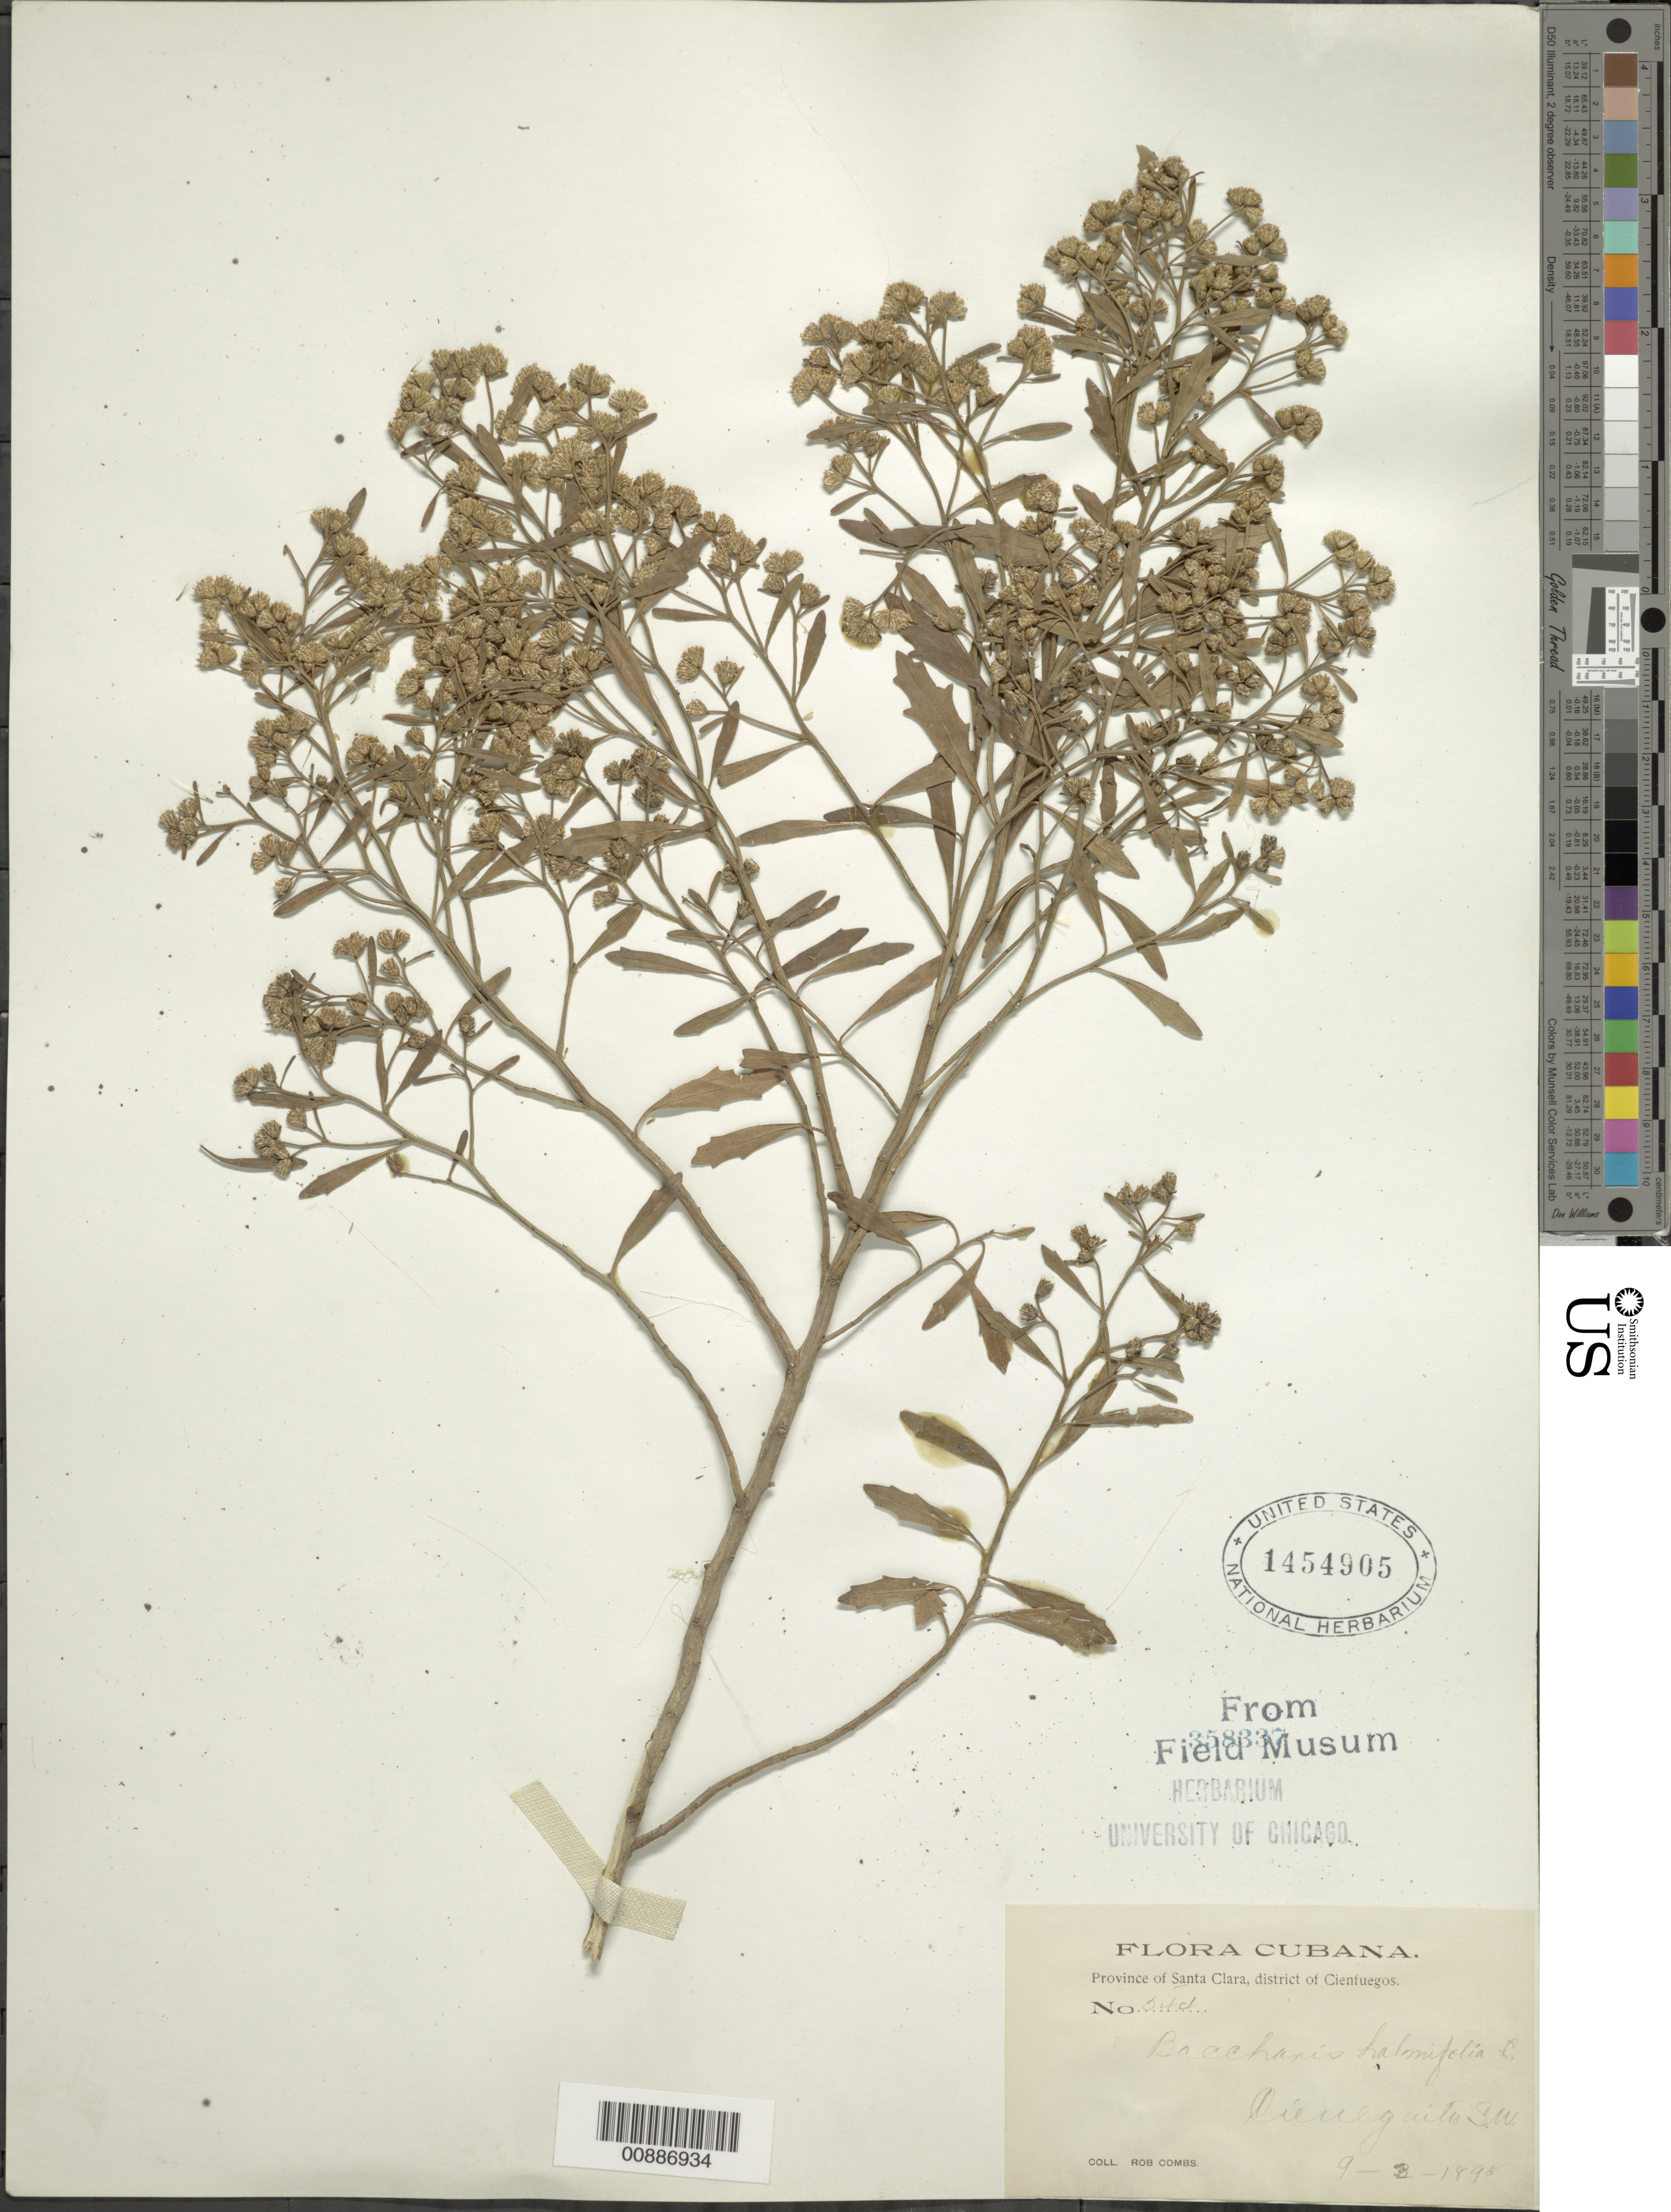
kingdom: Plantae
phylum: Tracheophyta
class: Magnoliopsida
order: Asterales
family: Asteraceae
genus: Baccharis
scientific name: Baccharis halimifolia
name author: L.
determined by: Liogier, Alain H.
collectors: R. Combs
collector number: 344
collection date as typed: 09 Feb 1895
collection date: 1895-02-09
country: Cuba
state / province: Las Villas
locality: Cieneguita, SW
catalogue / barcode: US 1454905